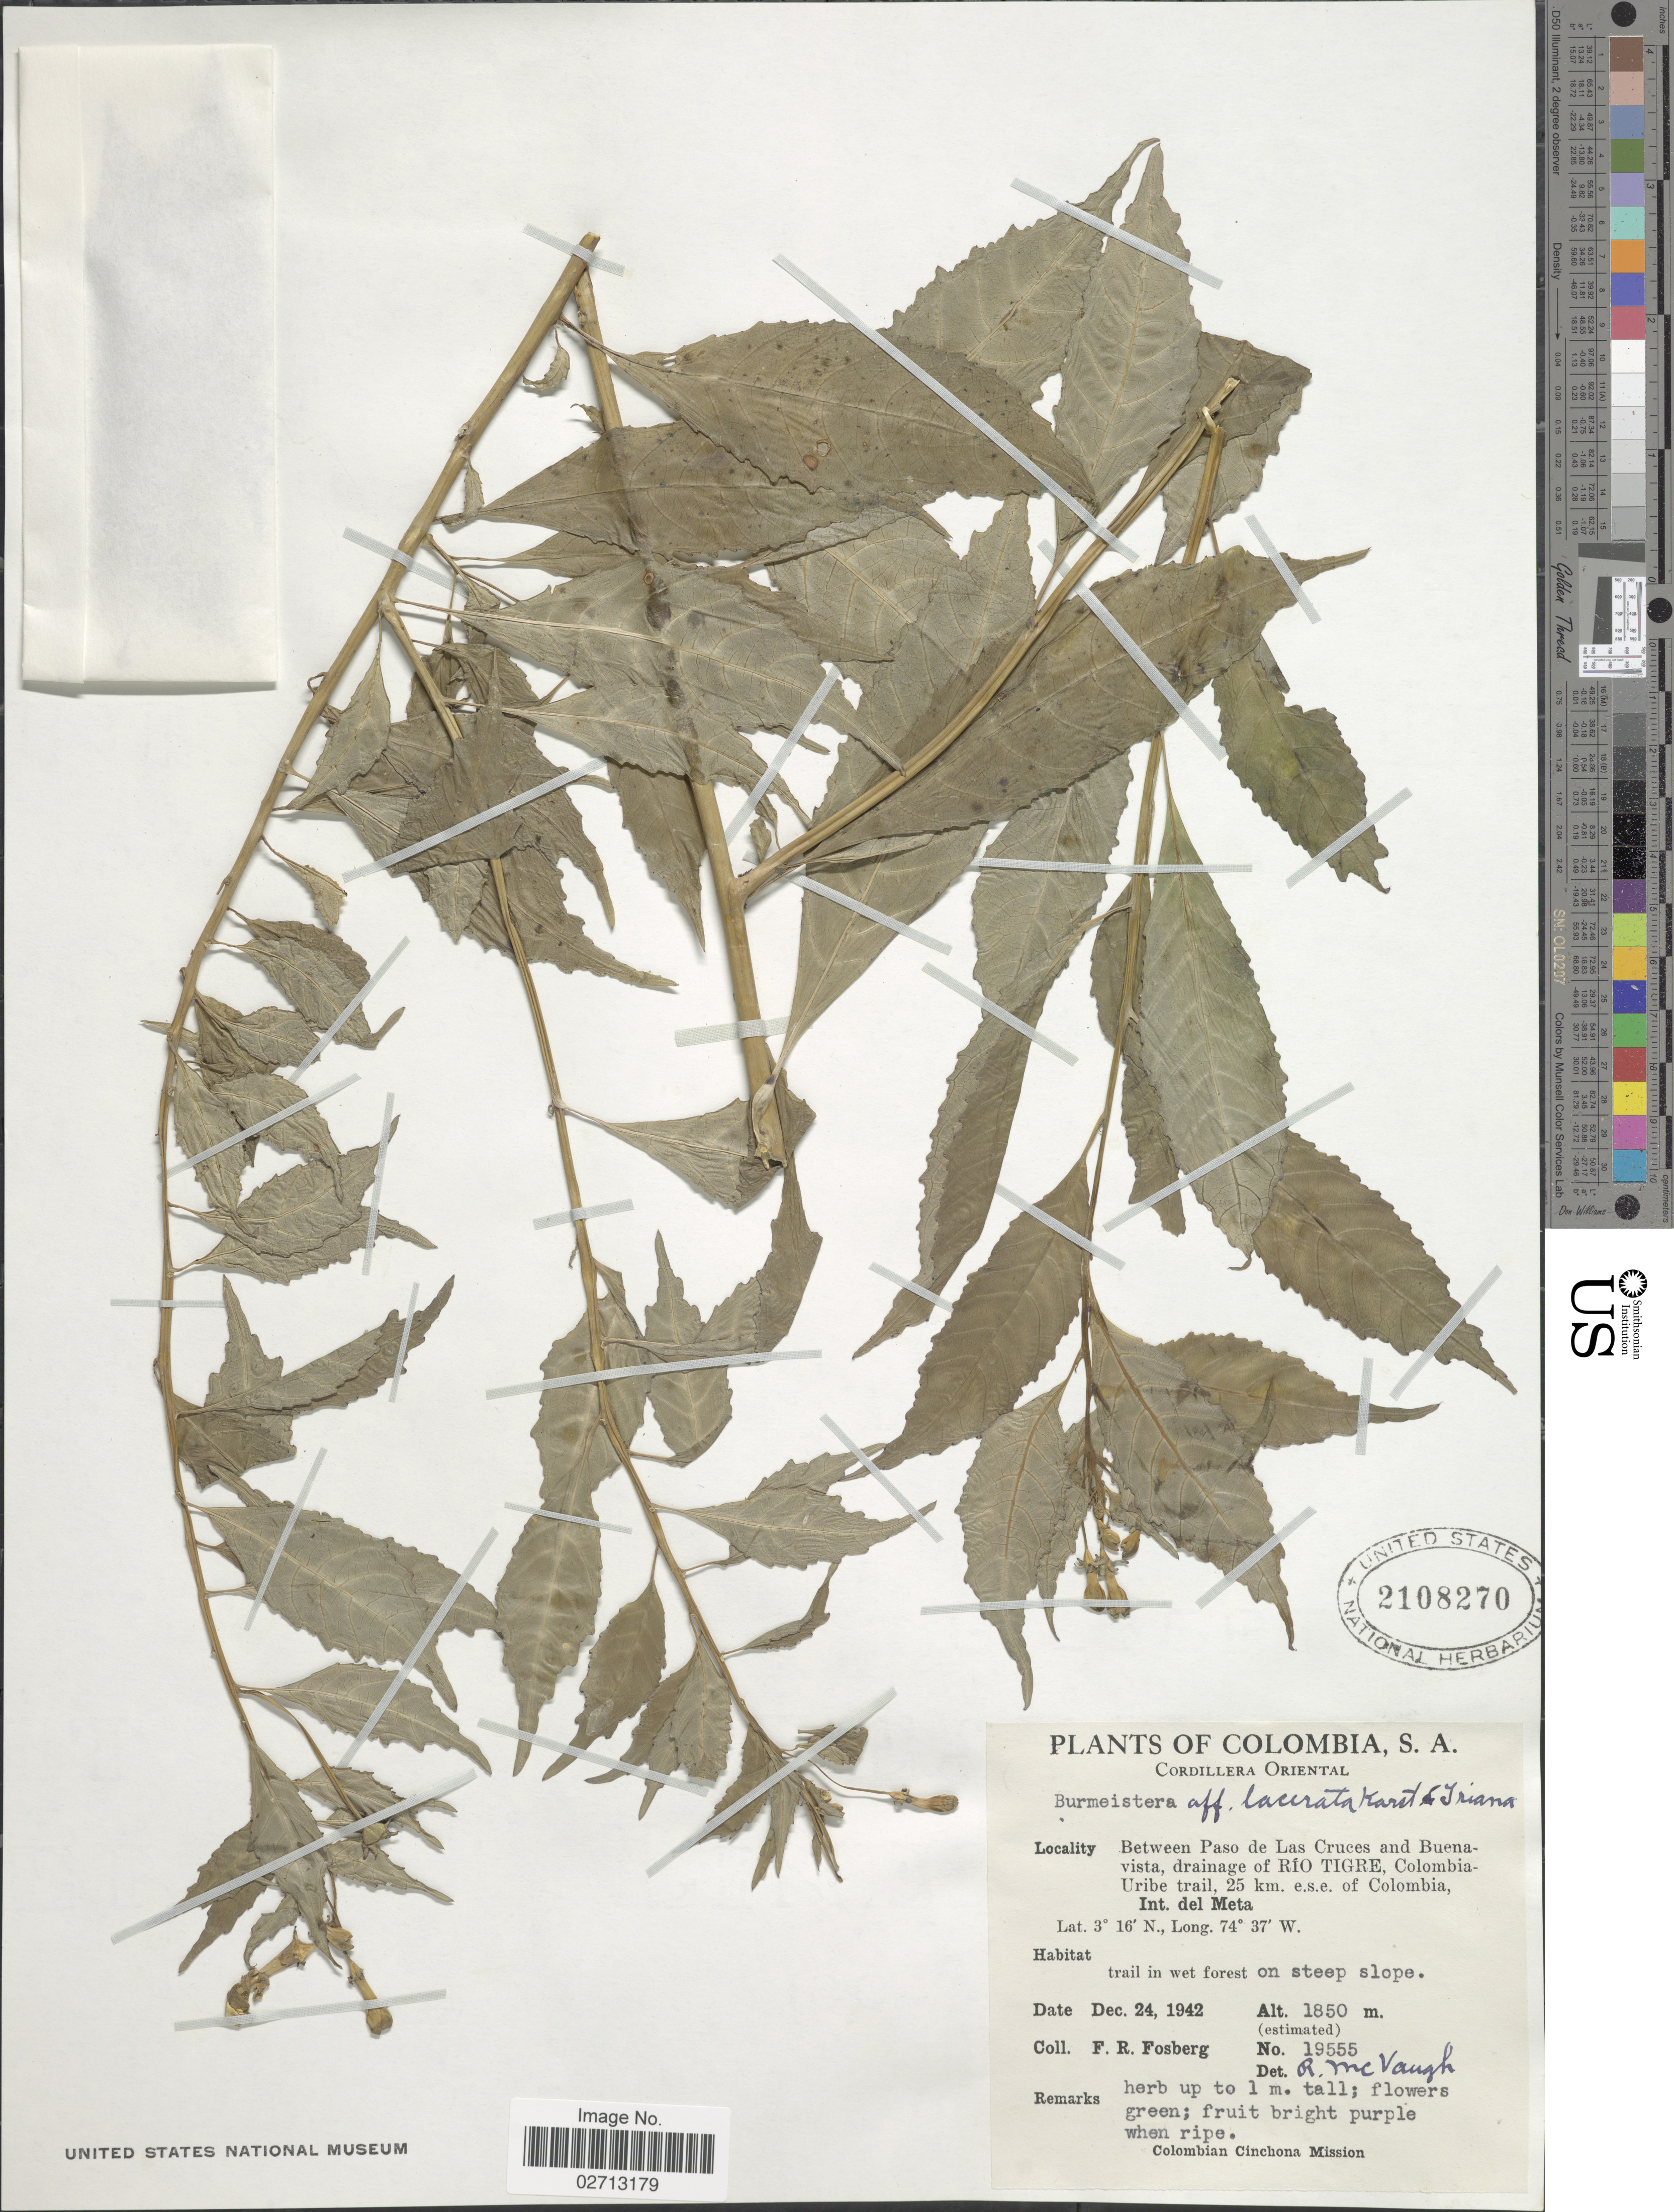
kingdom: Plantae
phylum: Tracheophyta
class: Magnoliopsida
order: Asterales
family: Campanulaceae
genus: Burmeistera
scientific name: Burmeistera lacerata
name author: H. Karst.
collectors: F. R. Fosberg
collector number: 19555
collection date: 1942-12-24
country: Colombia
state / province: Meta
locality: Cordillera Oriental. Between Paso de Las Cruces and Buenavista, drainage of Río Tigre, Colombia-Uribe trail, 25 km. e.s.e. of Colombia, Int. del Meta.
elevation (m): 1850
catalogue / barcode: US 2108270